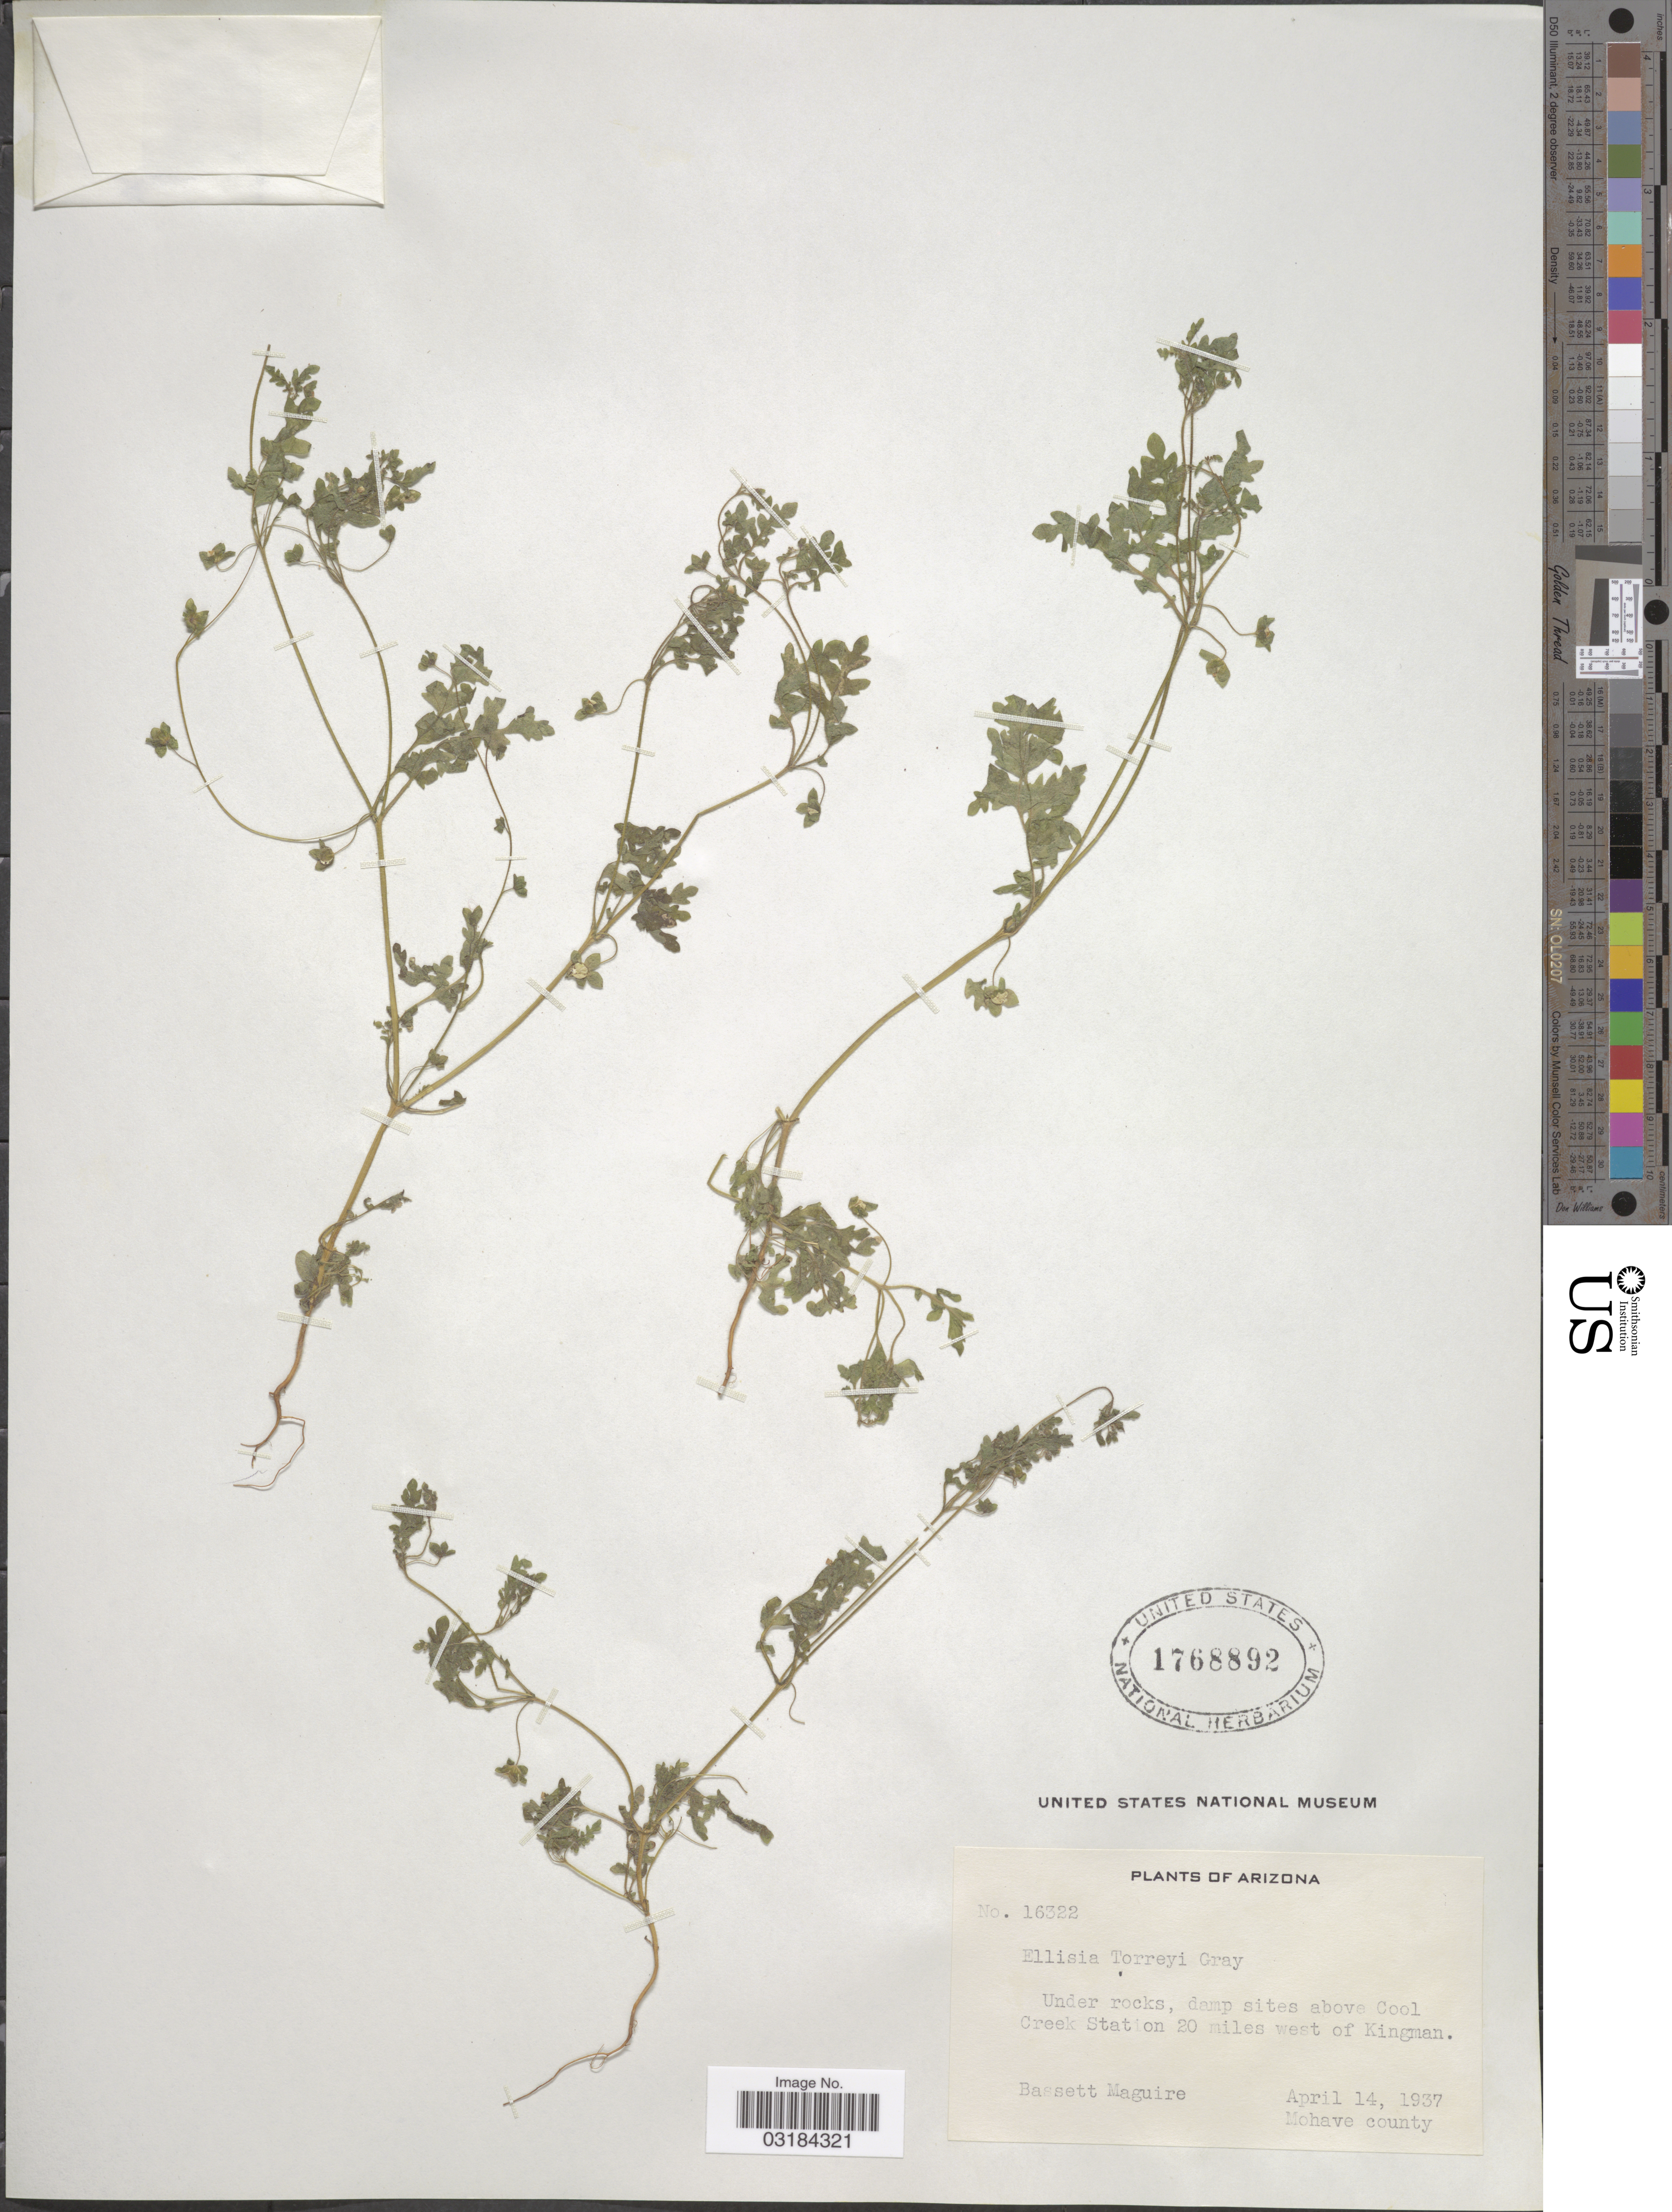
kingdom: Plantae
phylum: Tracheophyta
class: Magnoliopsida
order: Boraginales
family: Hydrophyllaceae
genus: Eucrypta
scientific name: Eucrypta chrysanthemifolia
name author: (Benth.) Greene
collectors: B. Maguire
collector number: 16322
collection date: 1937-04-14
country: United States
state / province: Arizona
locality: Damp sites above Cool Creek Station 20 miles west of Kingman. Mohave County.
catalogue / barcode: US 1768892